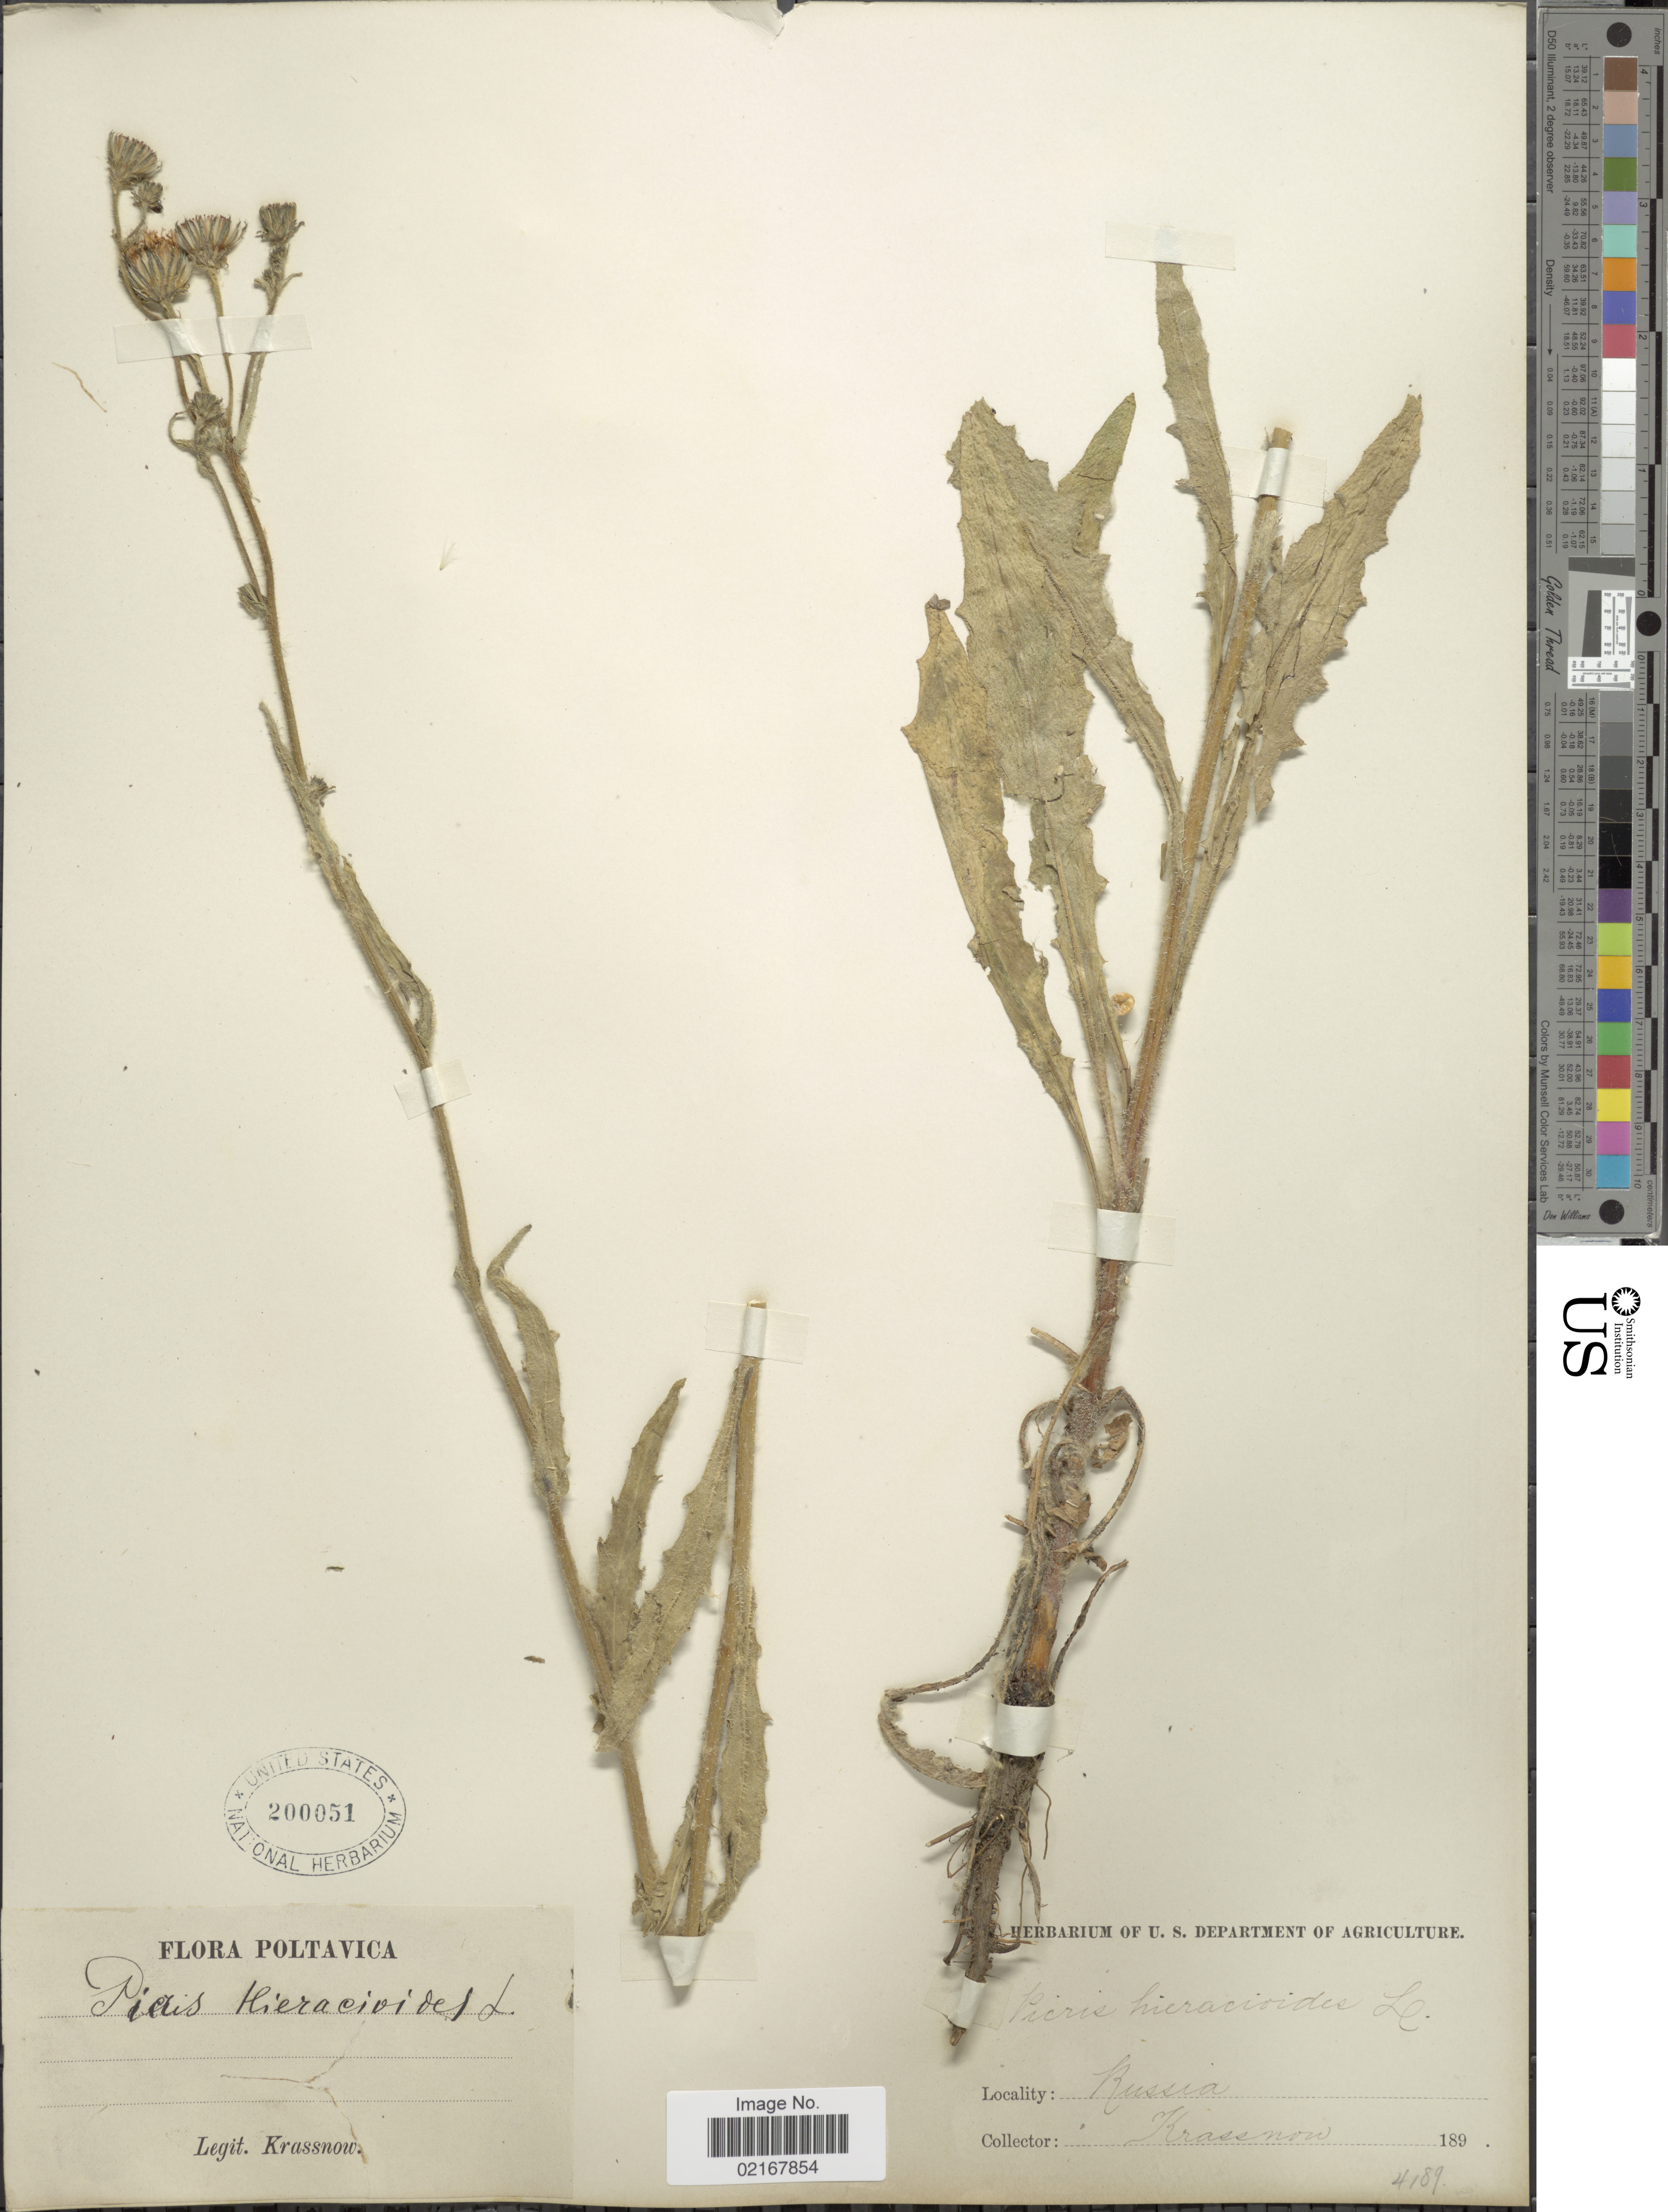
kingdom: Plantae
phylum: Tracheophyta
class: Magnoliopsida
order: Asterales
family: Asteraceae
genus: Picris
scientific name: Picris hieracioides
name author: L.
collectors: -. Krassnow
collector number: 4189?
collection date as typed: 189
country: Ukraine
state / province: Poltava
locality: Poltavica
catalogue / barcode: US 200051